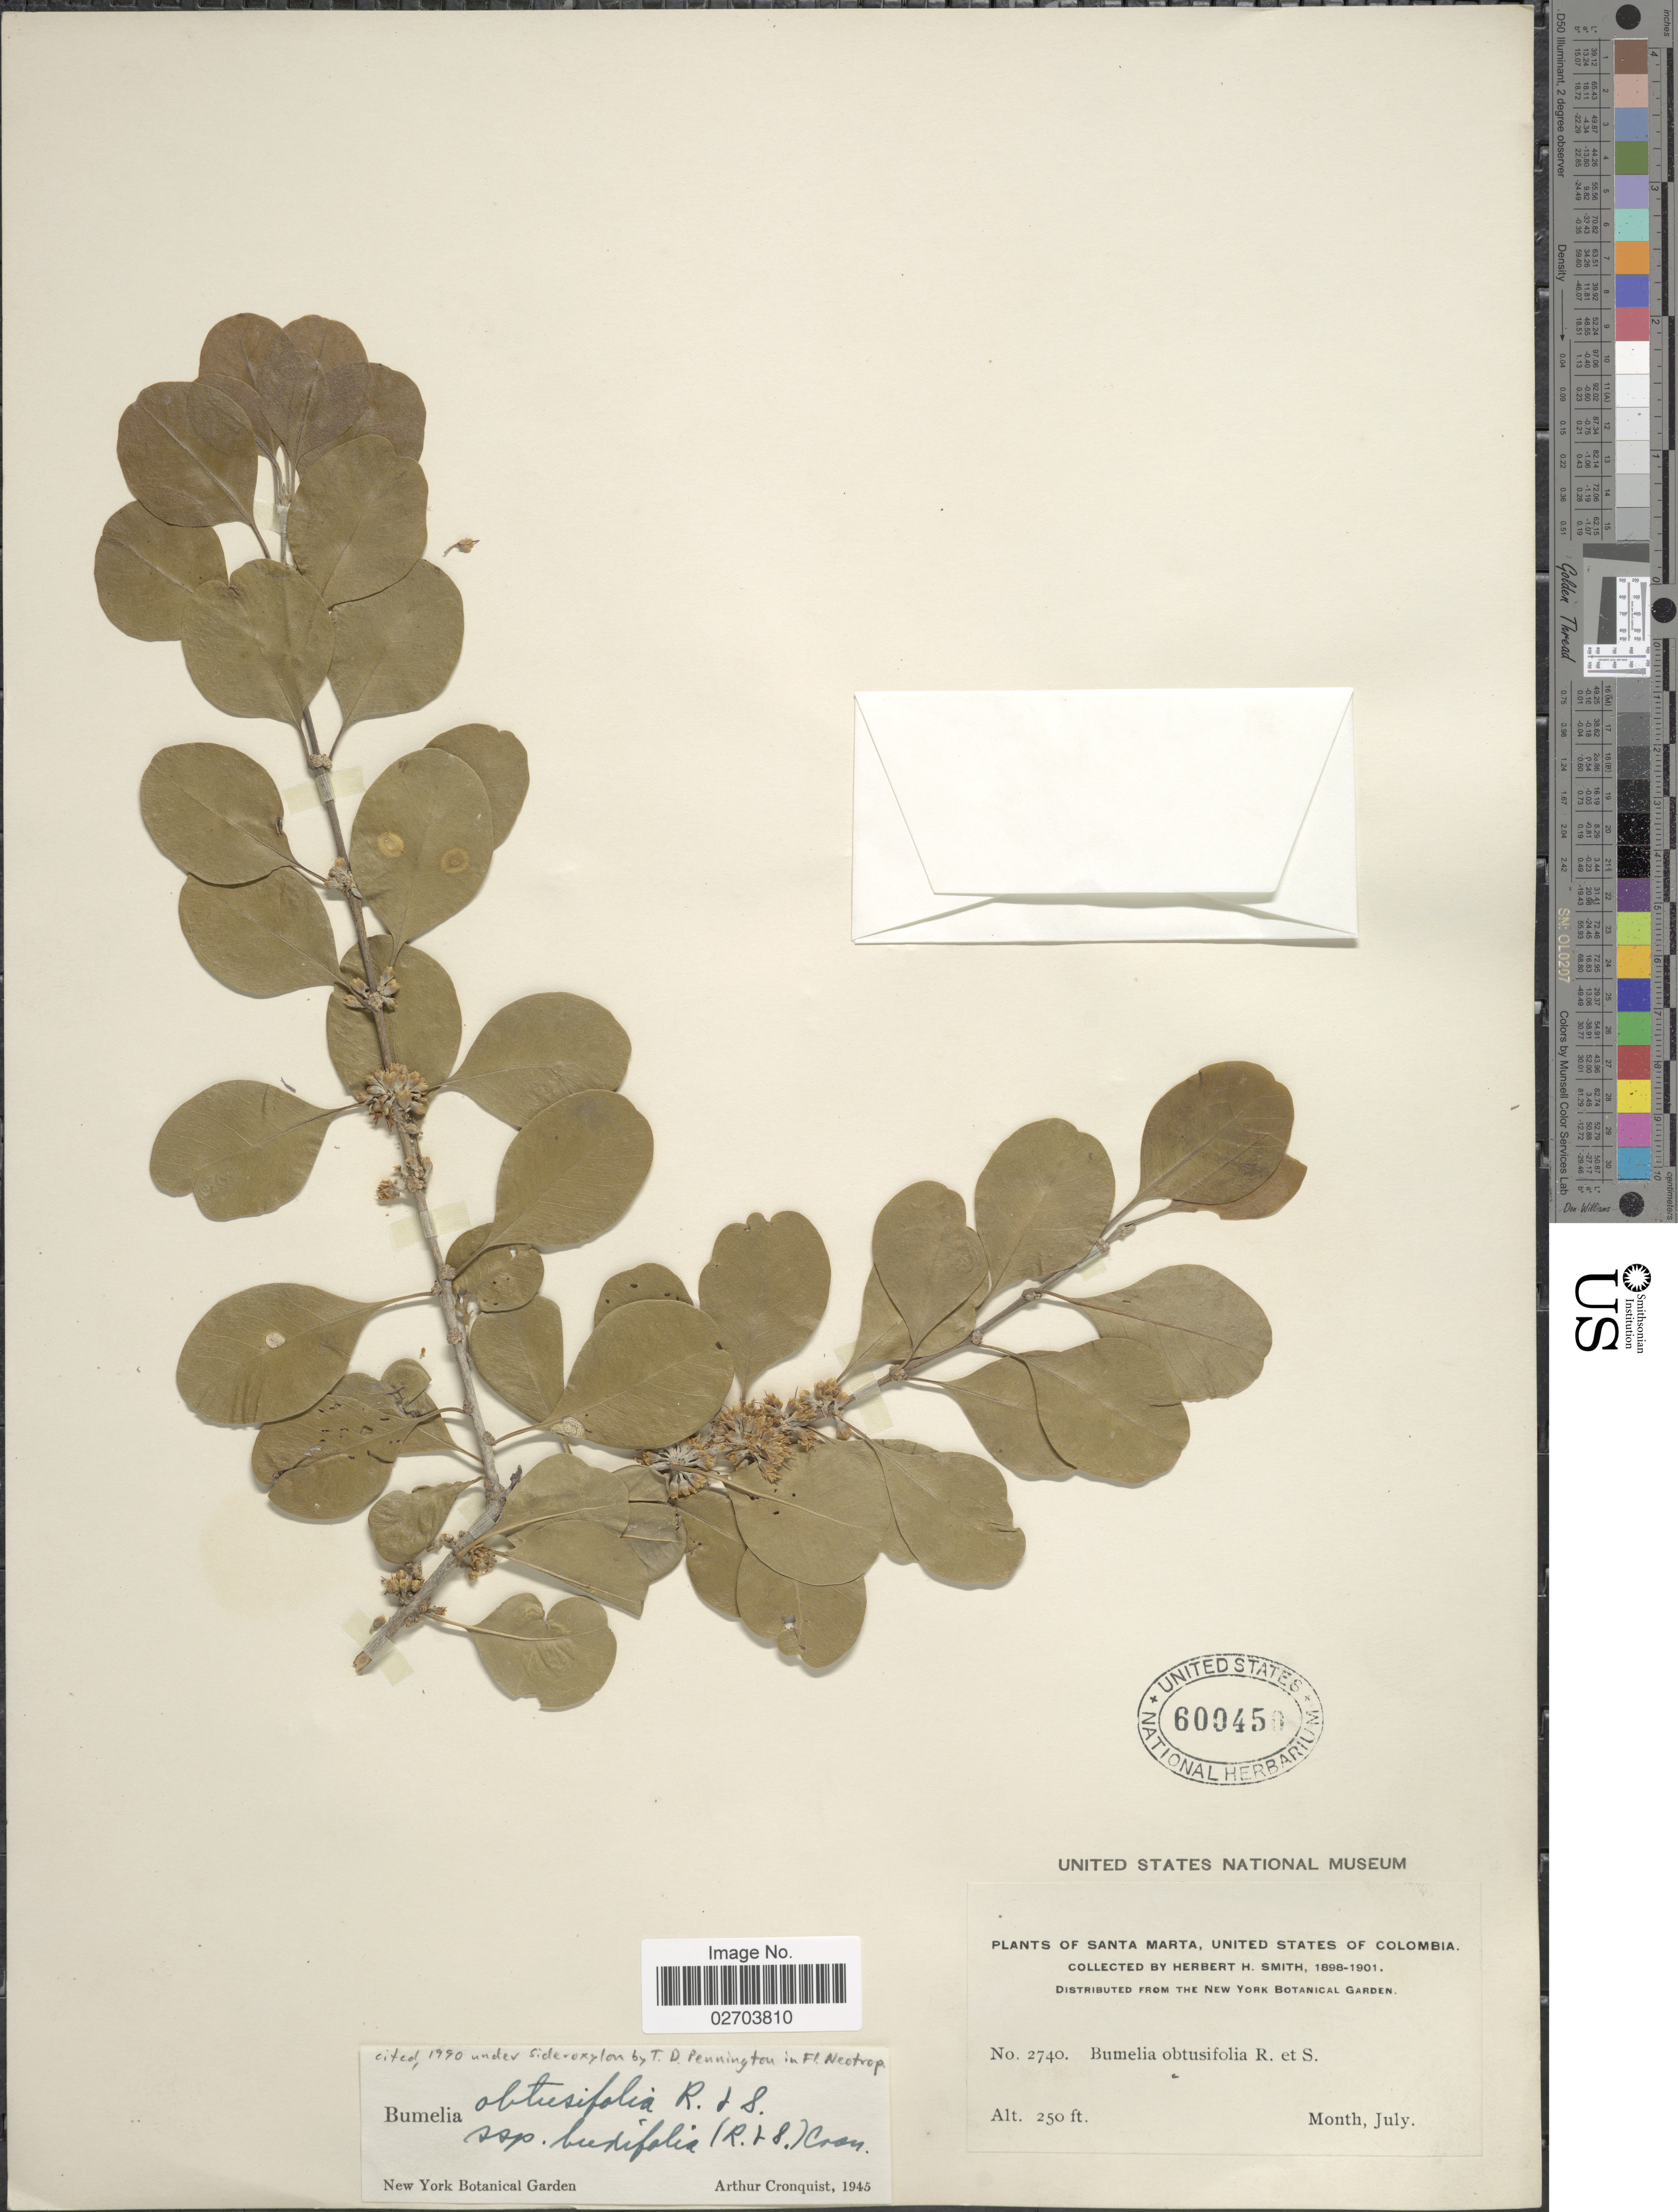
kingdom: Plantae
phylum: Tracheophyta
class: Magnoliopsida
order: Ericales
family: Sapotaceae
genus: Sideroxylon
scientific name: Sideroxylon obtusifolium subsp. buxifolium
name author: (Roem. & Schult.) T.D. Penn.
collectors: Herbert H. Smith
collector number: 2740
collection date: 1898-07/1901-07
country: Colombia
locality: Santa Marta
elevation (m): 76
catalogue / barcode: US 600450